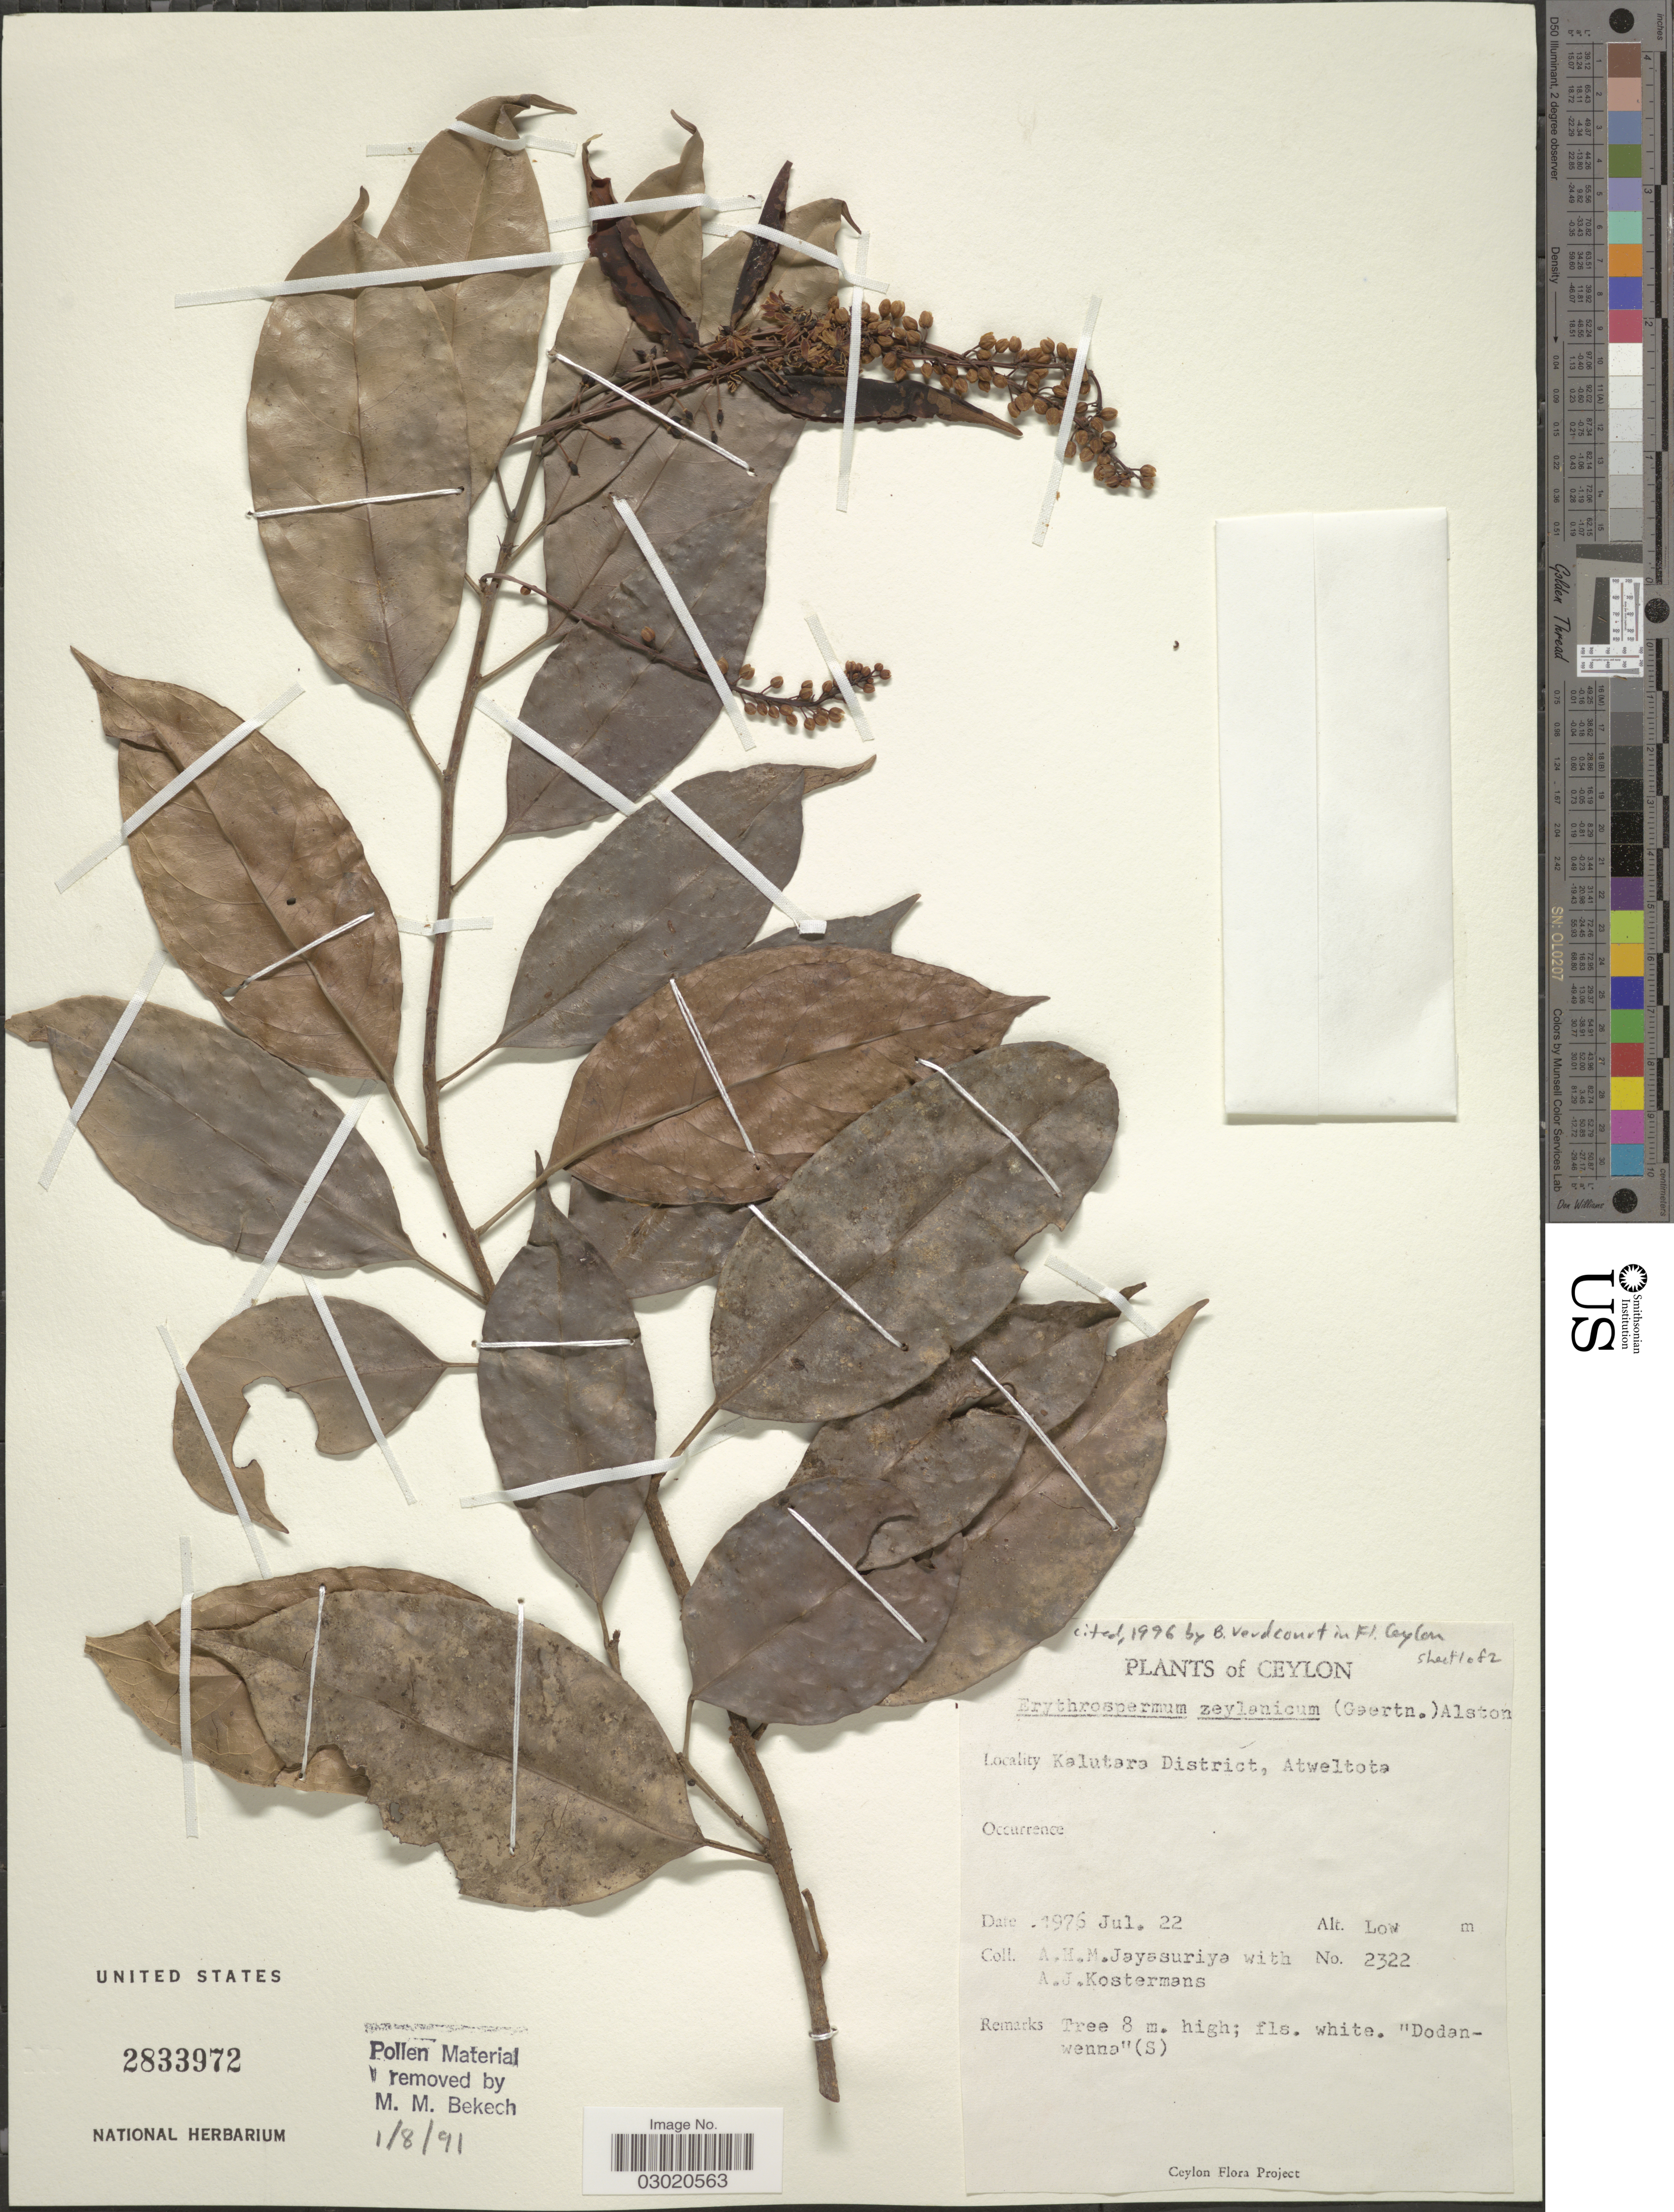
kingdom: Plantae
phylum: Tracheophyta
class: Magnoliopsida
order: Malpighiales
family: Achariaceae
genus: Erythrospermum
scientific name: Erythrospermum zeylanicum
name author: (Gaertn.) Alston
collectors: A. H. Jayasuriya & A. J. G. Kostermans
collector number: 2322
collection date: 1976-07-22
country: Sri Lanka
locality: Ceylon, Kalutara District, Atweltota.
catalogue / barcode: US 2833972